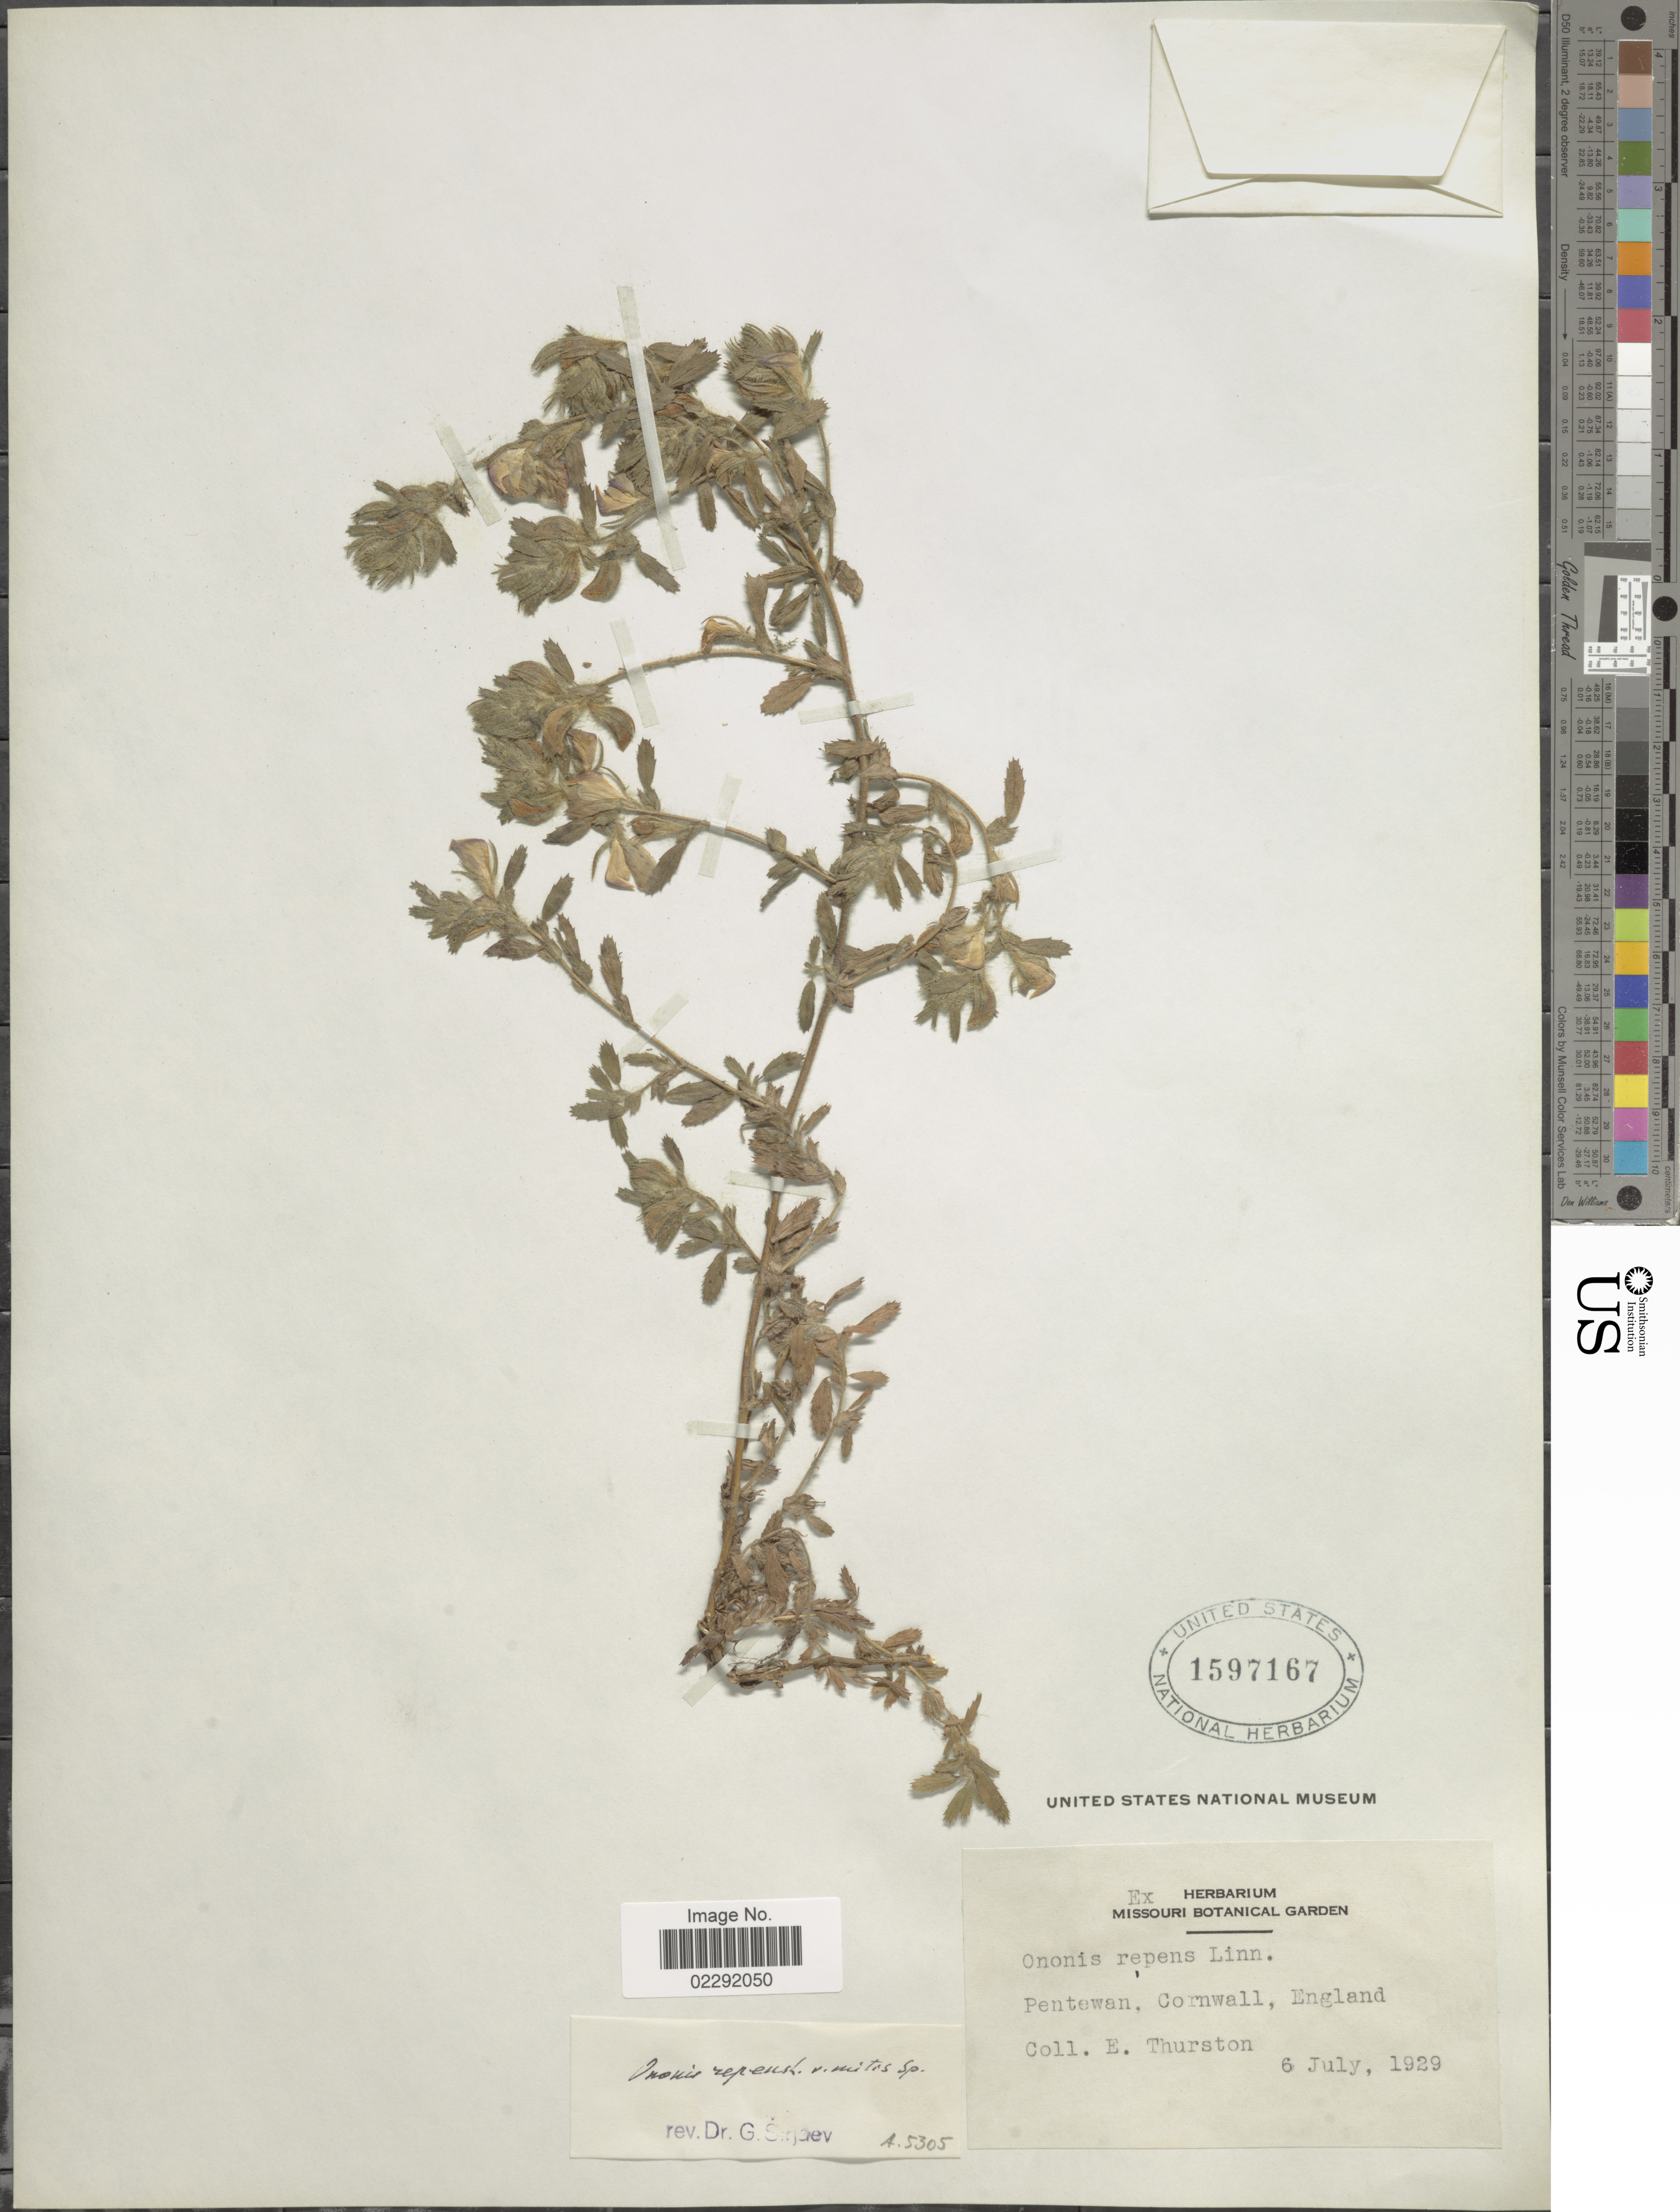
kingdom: Plantae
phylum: Tracheophyta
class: Magnoliopsida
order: Fabales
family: Fabaceae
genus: Ononis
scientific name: Ononis repens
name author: L.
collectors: E. Thurston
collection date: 1929-07-06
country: United Kingdom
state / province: England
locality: Pentewan, Cornwall, England.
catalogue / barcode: US 1597167